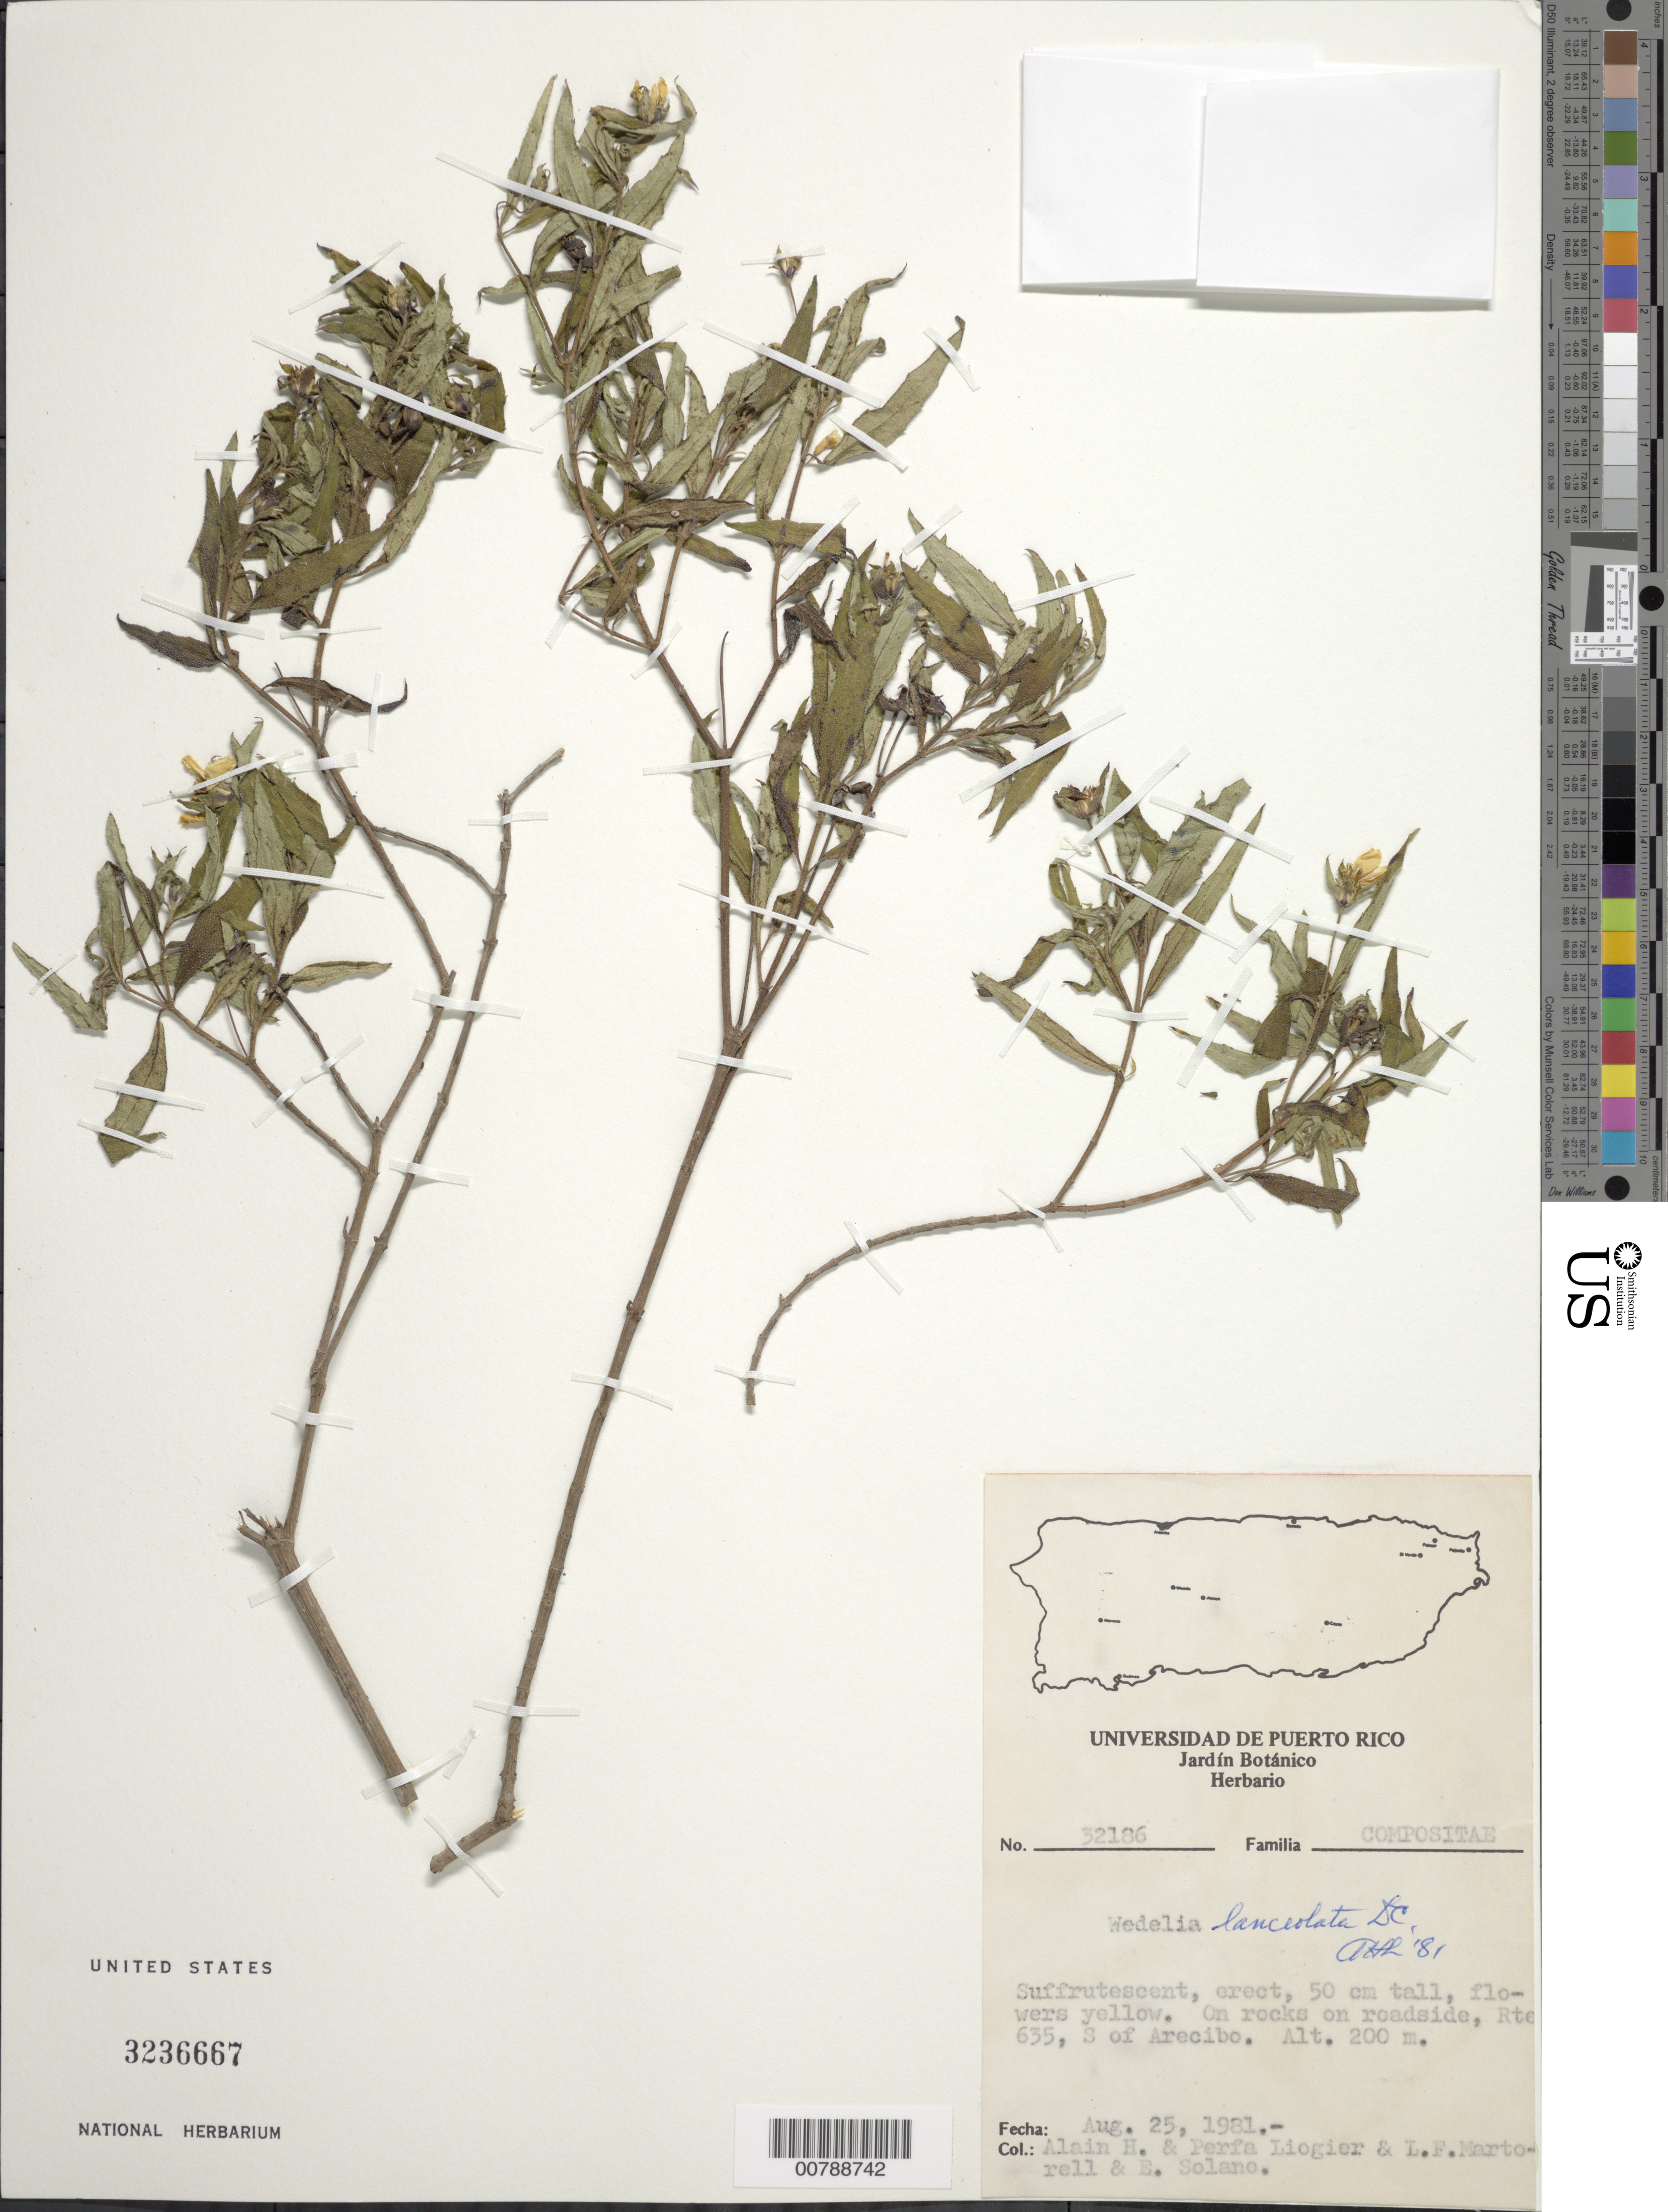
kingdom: Plantae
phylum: Tracheophyta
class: Magnoliopsida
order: Asterales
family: Asteraceae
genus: Wedelia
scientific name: Wedelia lanceolata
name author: DC.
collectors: A. H. Liogier, M. P. Liogier, L. Martorell & E. Solano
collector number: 32186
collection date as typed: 25 Aug 1981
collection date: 1981-08-25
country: Puerto Rico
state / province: Arecibo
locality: Rte 635, S of Arecibo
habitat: On rocks and roadside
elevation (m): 200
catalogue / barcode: US 3236667